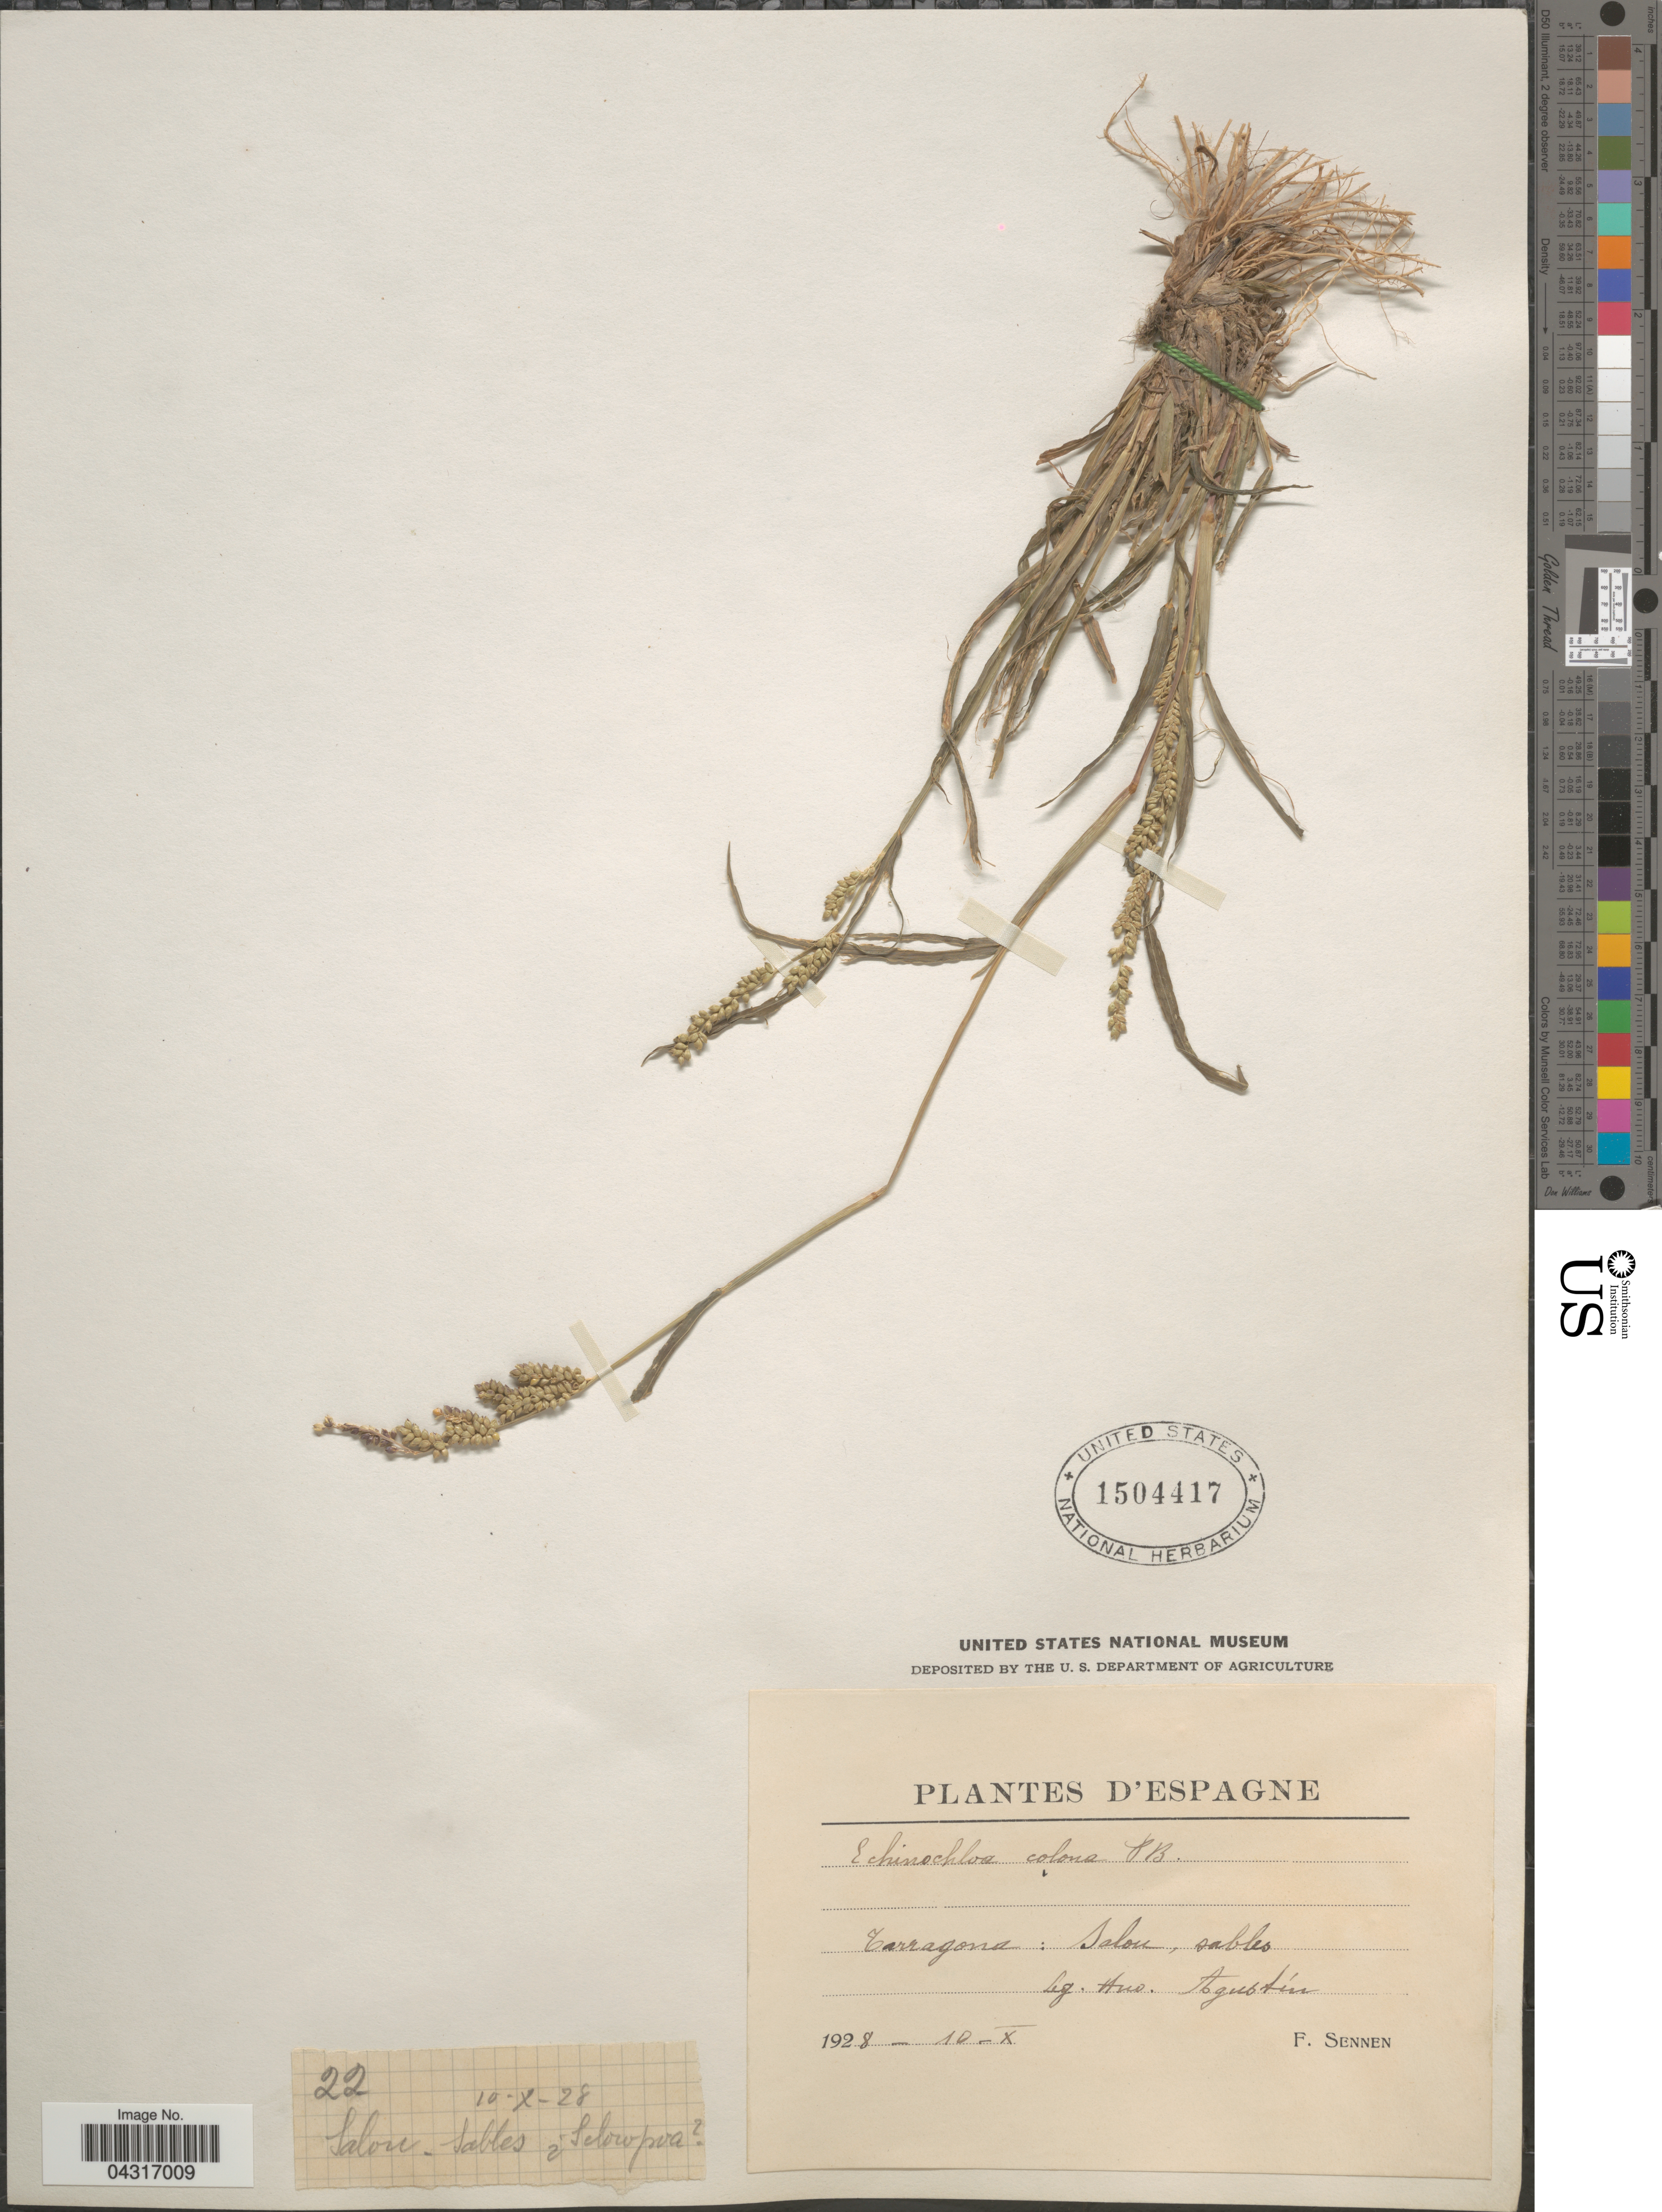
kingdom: Plantae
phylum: Tracheophyta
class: Liliopsida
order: Poales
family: Poaceae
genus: Echinochloa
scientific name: Echinochloa colona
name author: (L.) Link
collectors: H. Agustin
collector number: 22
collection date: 1928-10-10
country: Spain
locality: Tarragona: Salou, sables.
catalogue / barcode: US 1504417